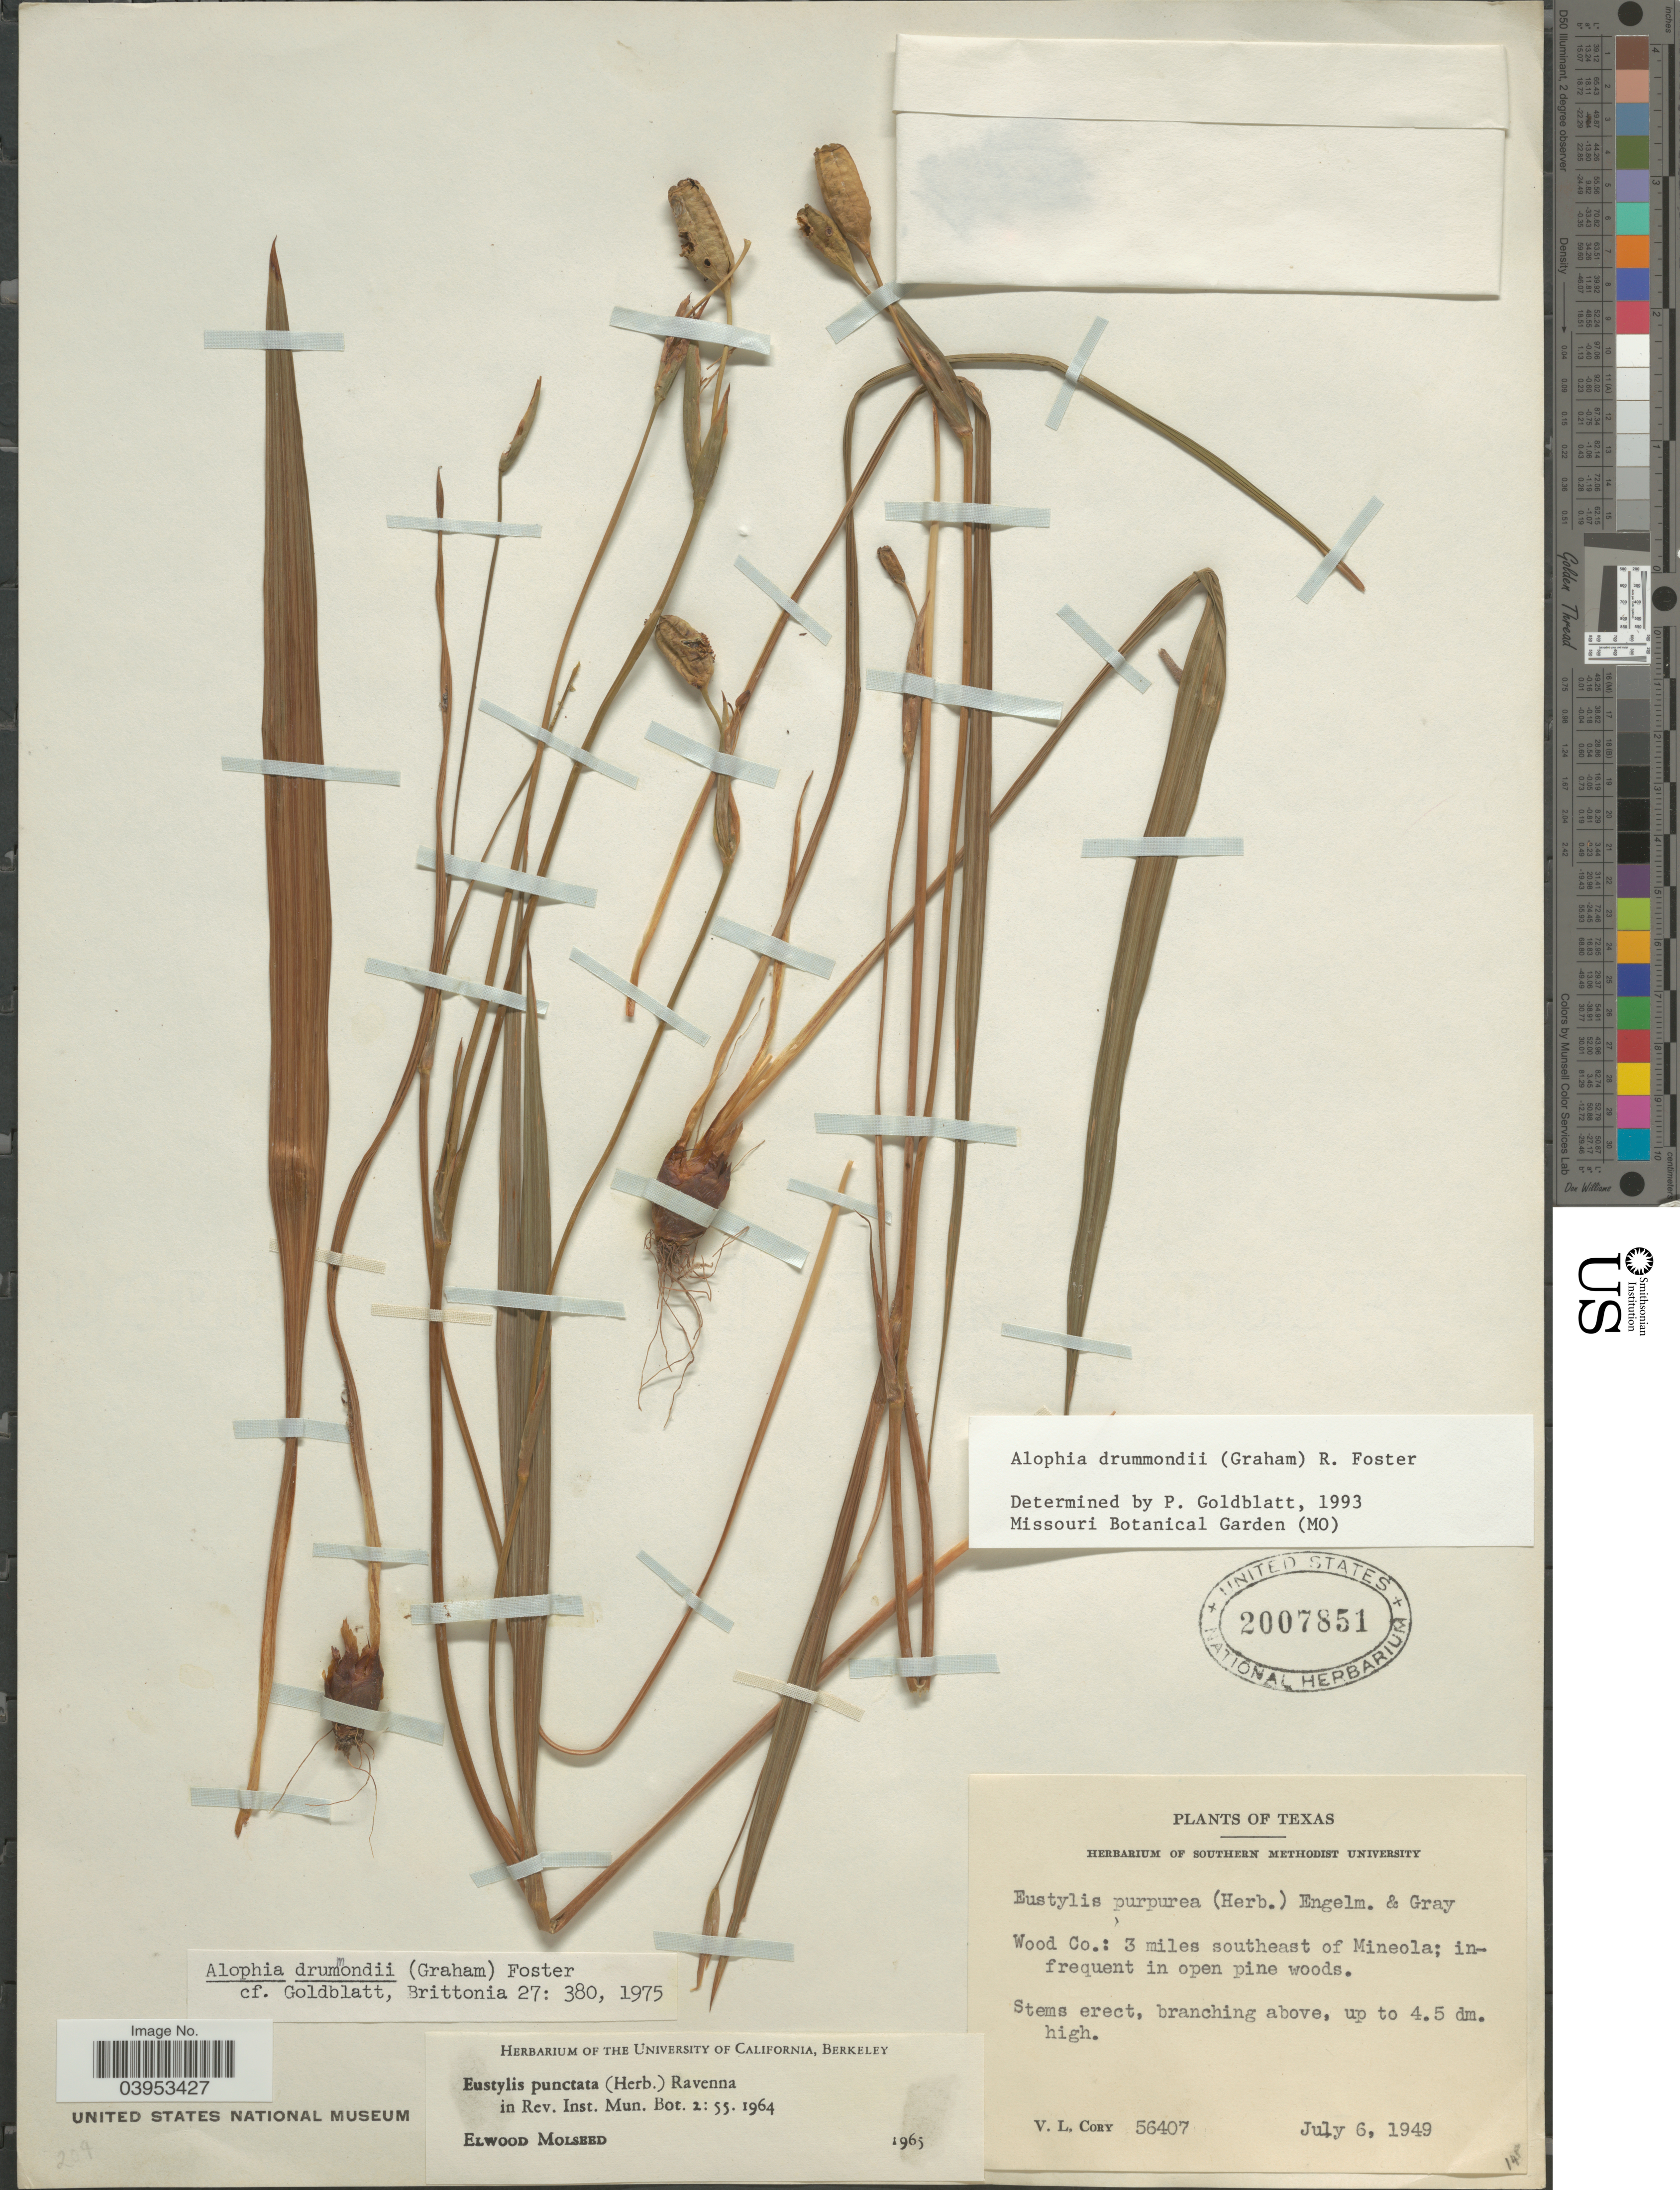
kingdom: Plantae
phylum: Tracheophyta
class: Liliopsida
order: Asparagales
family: Iridaceae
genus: Alophia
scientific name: Alophia drummondii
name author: (Graham) R.C. Foster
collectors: V. Cory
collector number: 56407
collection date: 1949-07-06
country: United States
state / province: Texas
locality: Wood Co.: 3 miles southeast of Mineola.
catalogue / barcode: US 2007851